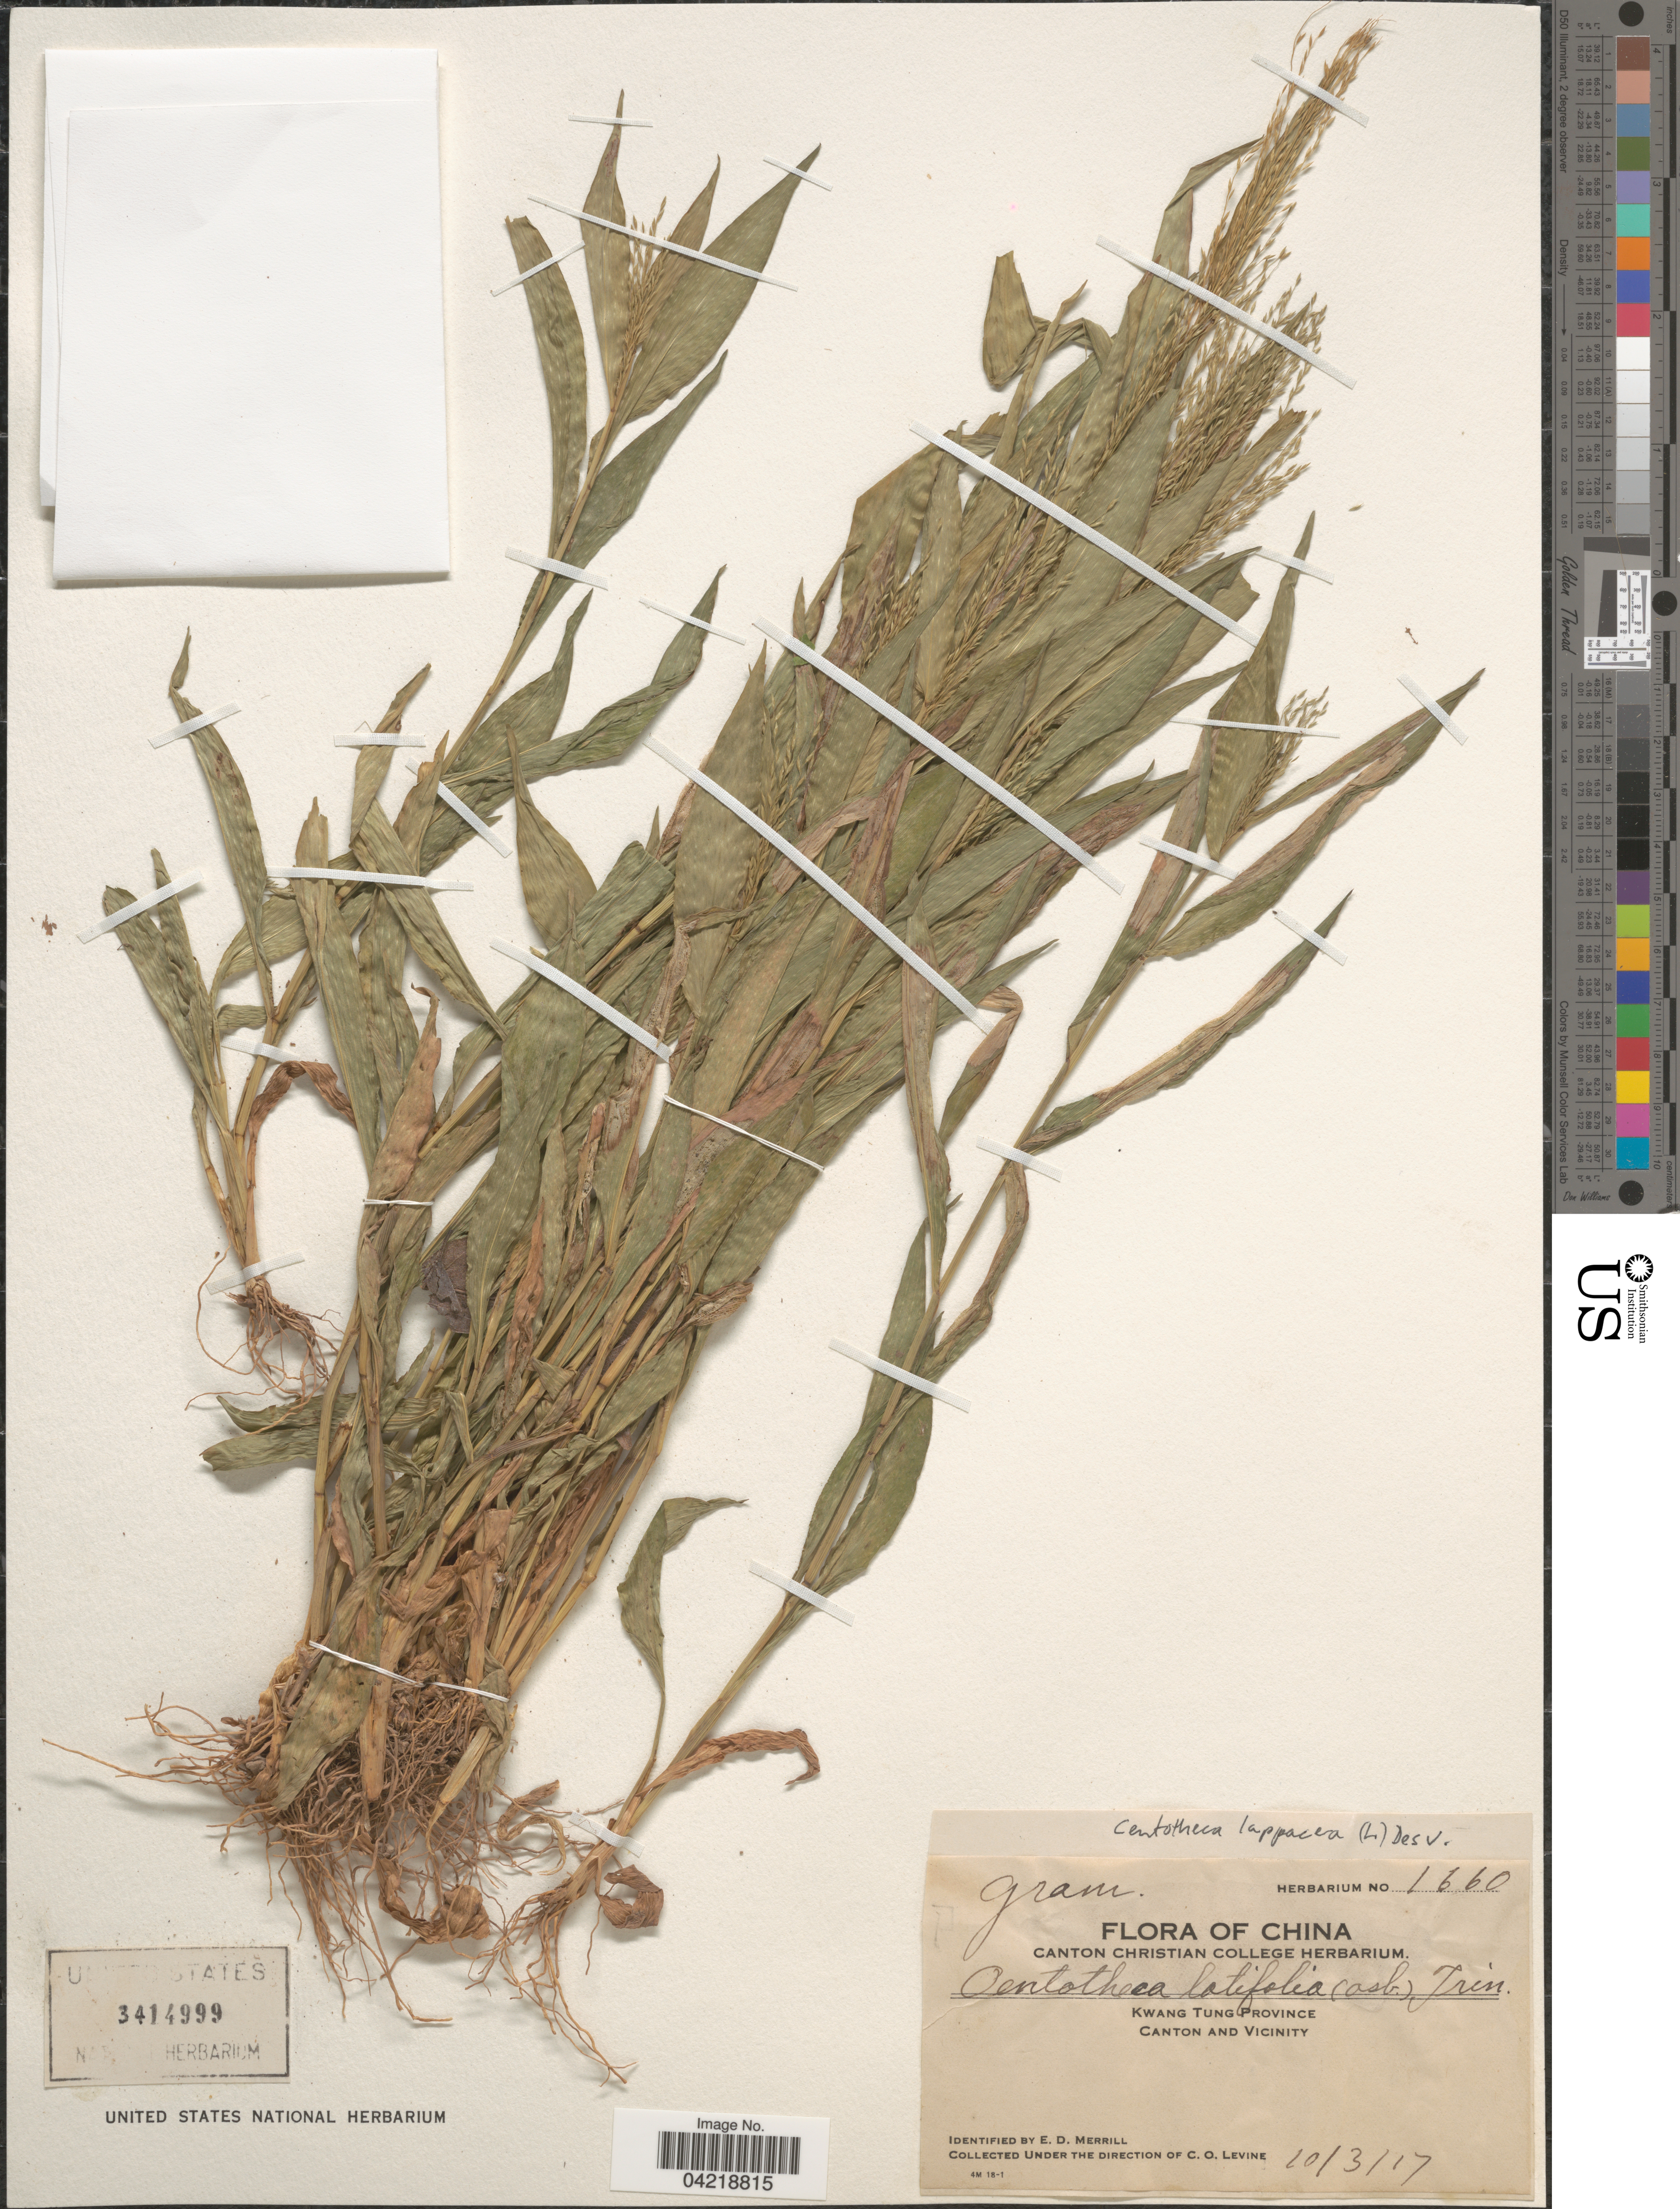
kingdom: Plantae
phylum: Tracheophyta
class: Liliopsida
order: Poales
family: Poaceae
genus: Centotheca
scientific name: Centotheca lappacea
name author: (L.) Desv.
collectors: E. D. Merrill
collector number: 1660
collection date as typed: Transcribed d/m/y: 10/3/17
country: China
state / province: Guangdong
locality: Kwang Tung Province. Canton and vicinity.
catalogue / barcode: US 3414999